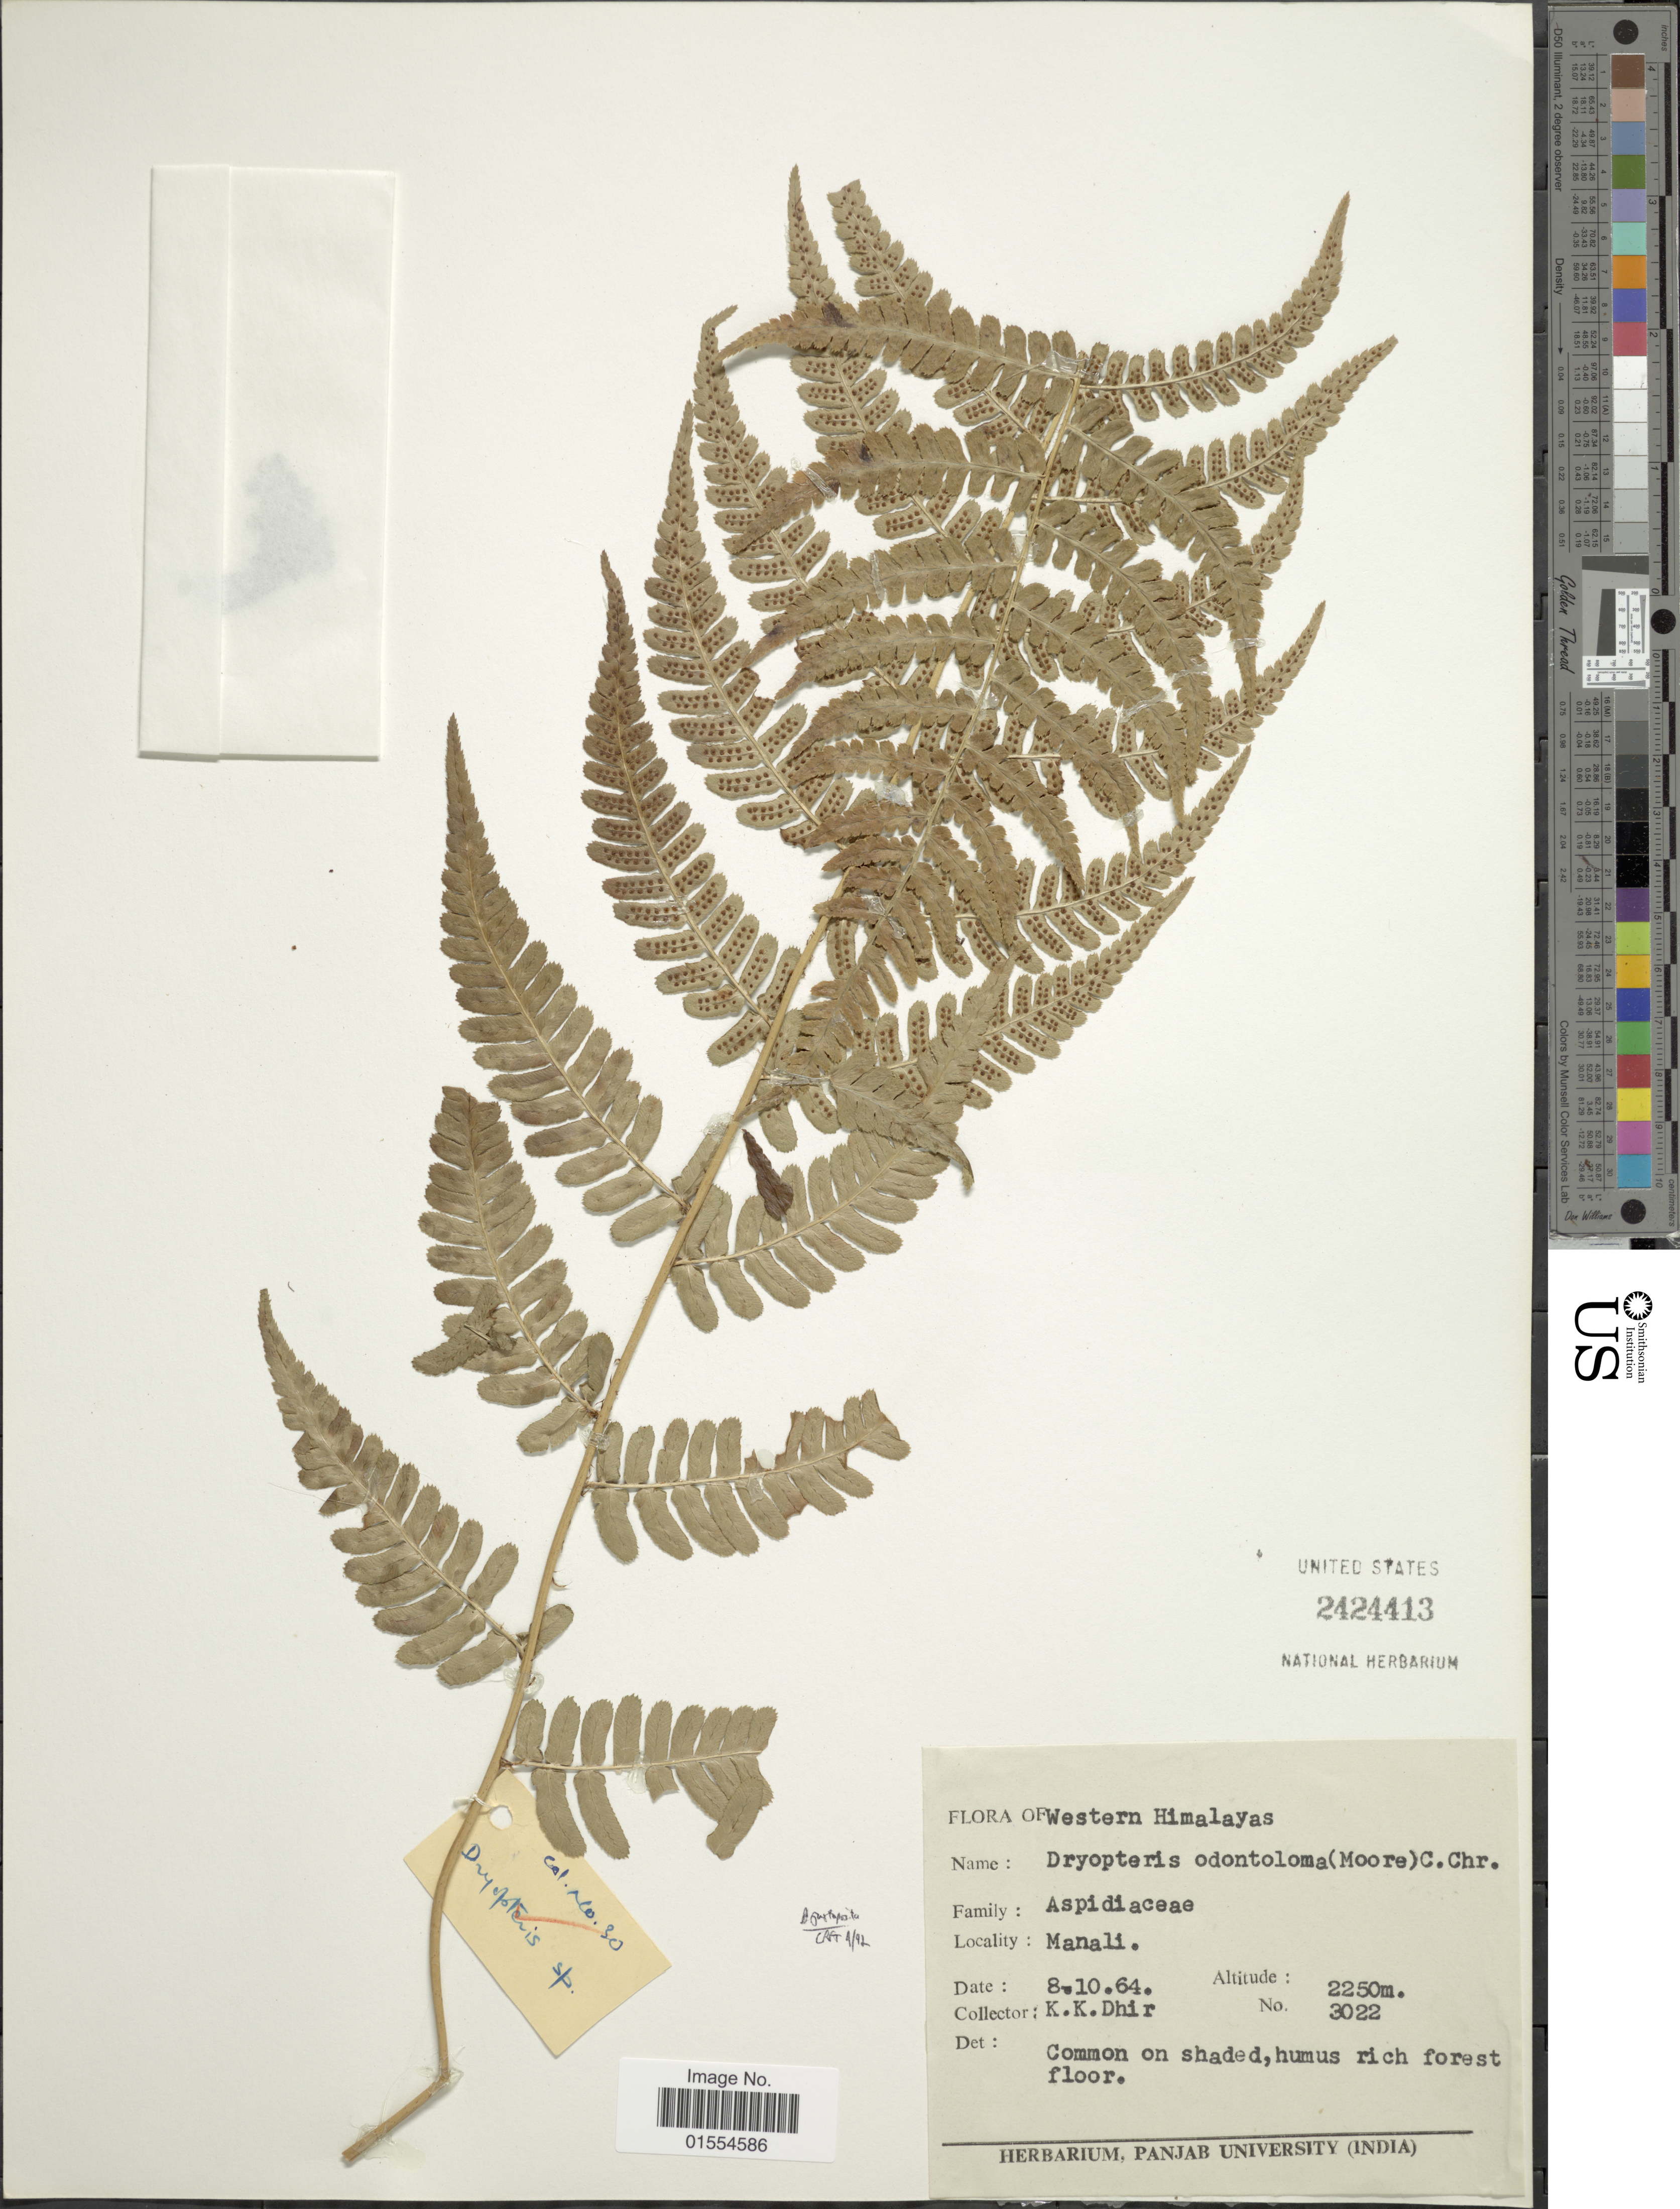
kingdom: Plantae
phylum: Tracheophyta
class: Polypodiopsida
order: Polypodiales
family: Dryopteridaceae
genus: Dryopteris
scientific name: Dryopteris odontoloma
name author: (Bedd.) C. Chr.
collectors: K. Dhir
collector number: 3022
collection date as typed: Transcribed d/m/y: 8/10/67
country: India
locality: Western Himalayas, Manali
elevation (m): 2250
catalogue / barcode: US 2424413